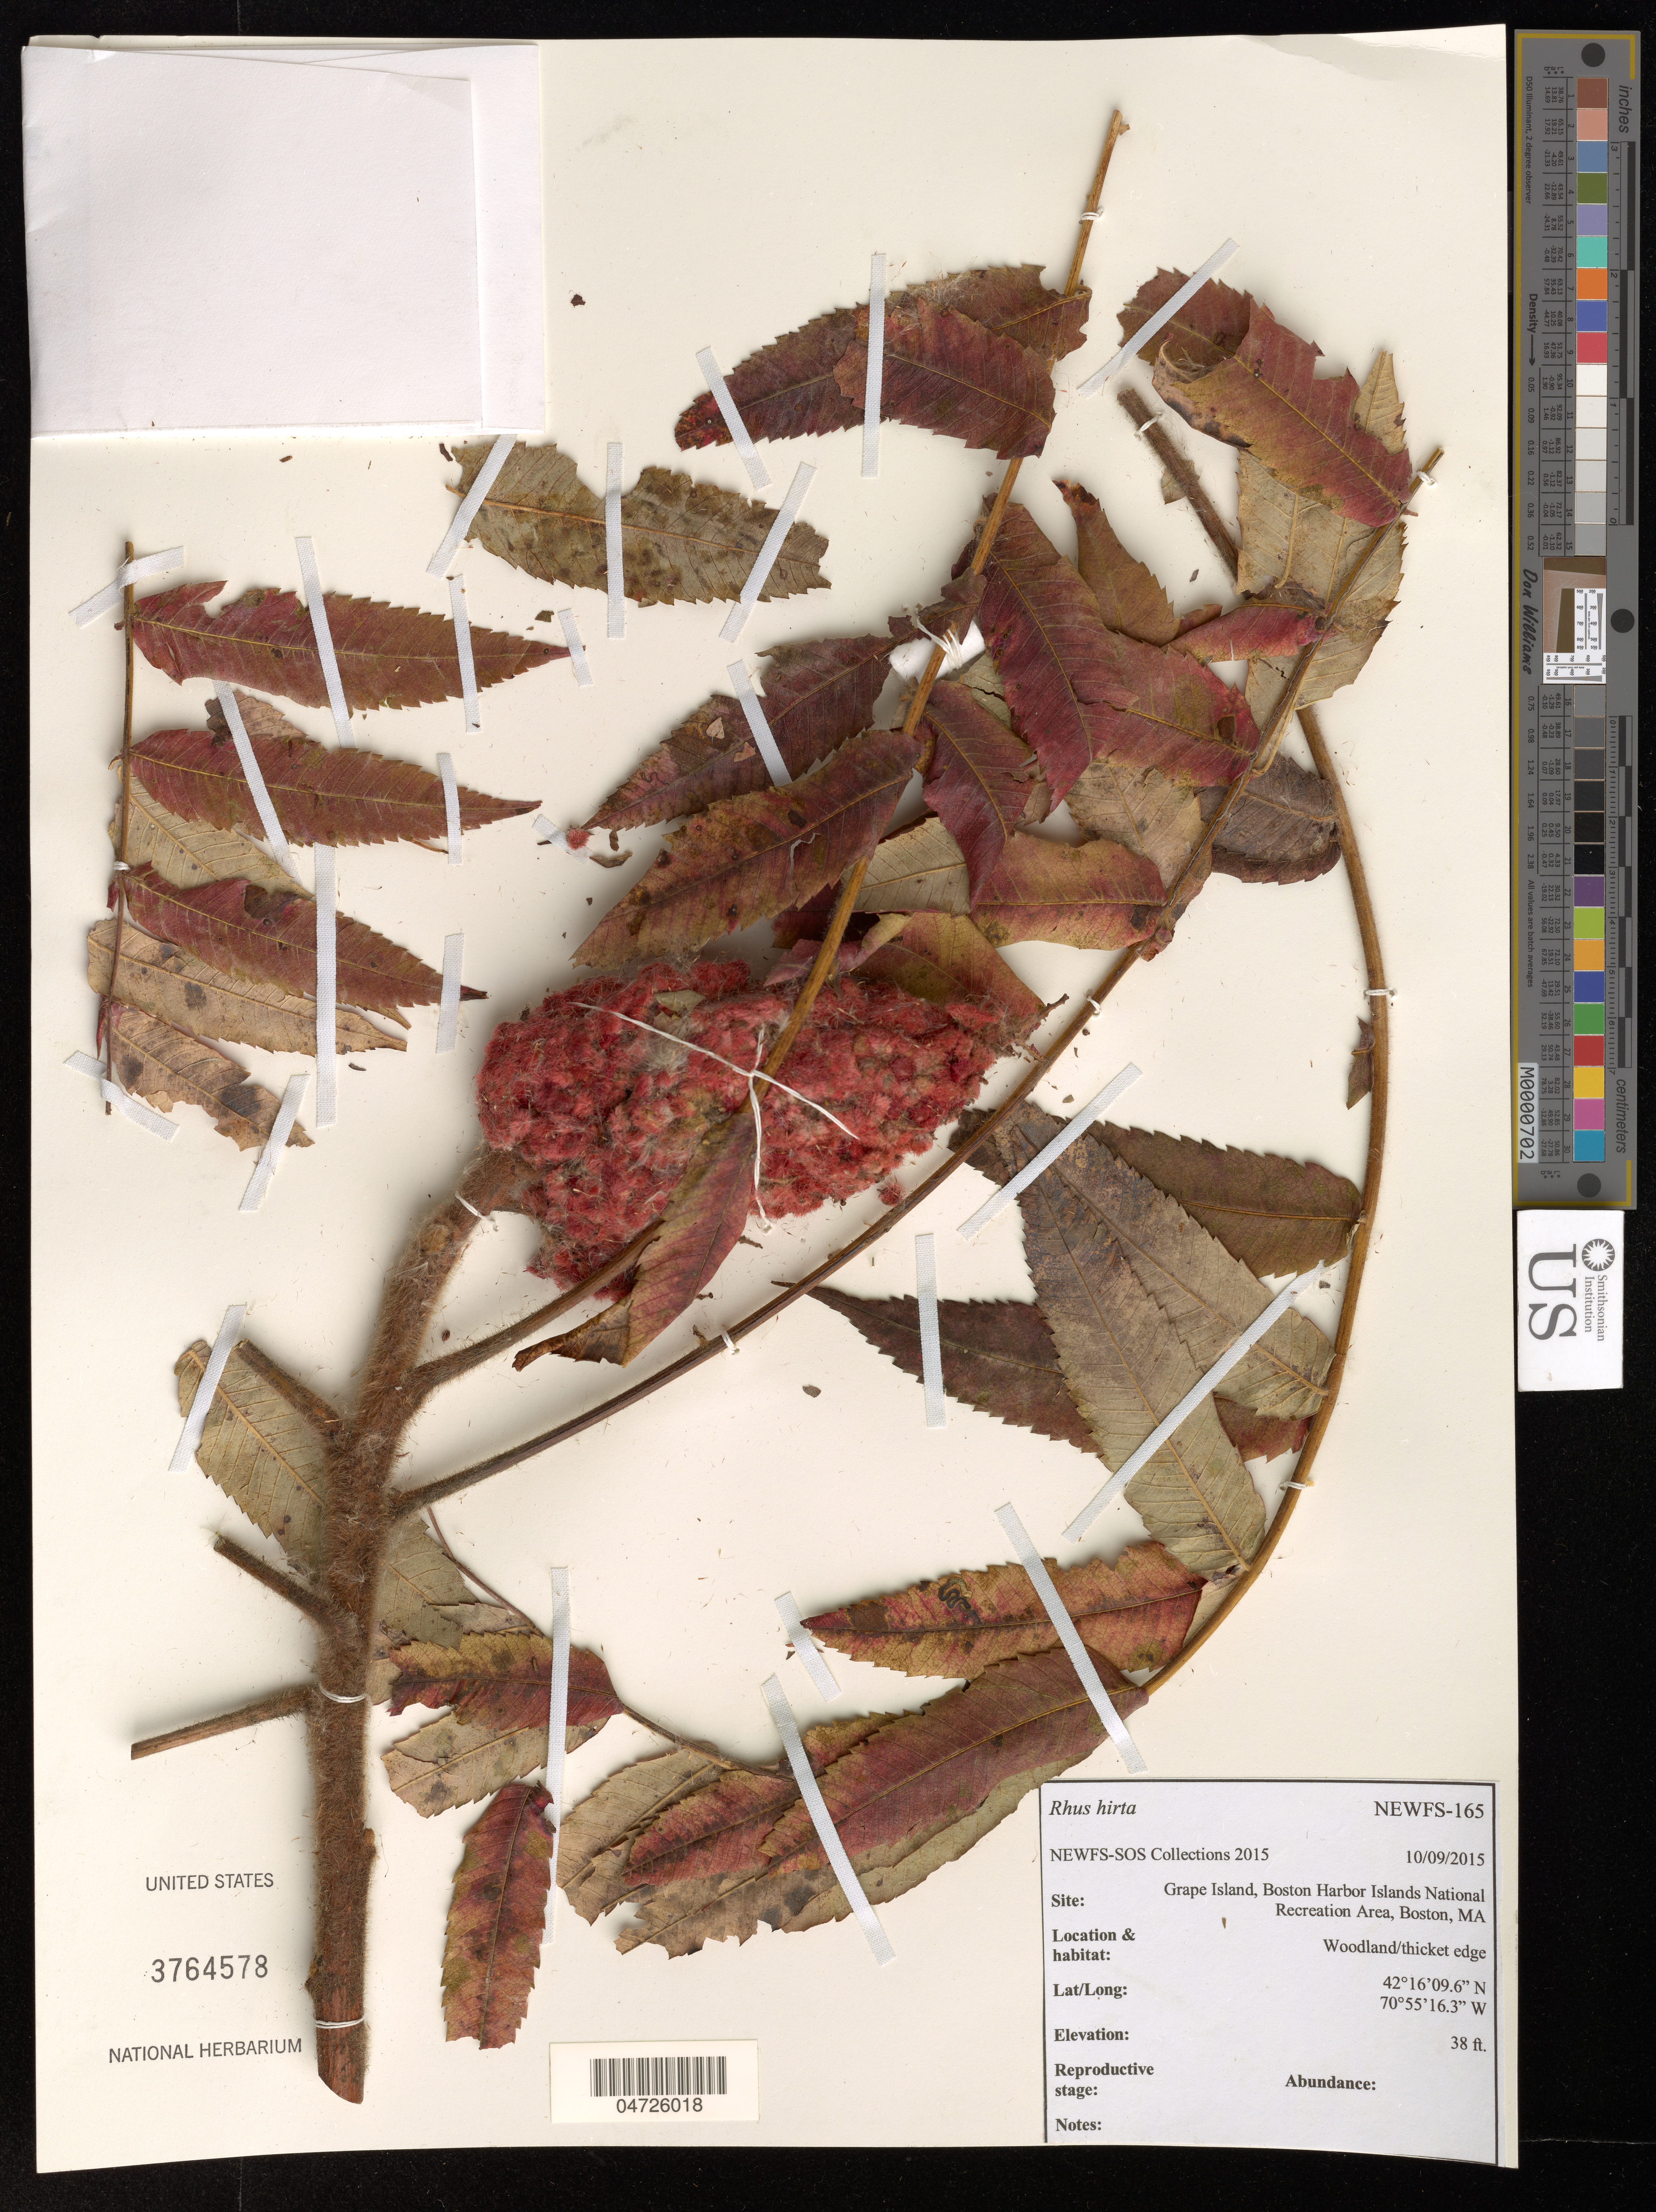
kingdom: Plantae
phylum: Tracheophyta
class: Magnoliopsida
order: Sapindales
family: Anacardiaceae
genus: Rhus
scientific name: Rhus hirta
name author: (L.) Sudw.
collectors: NEWFS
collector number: NEWFS-165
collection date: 2015-10-09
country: United States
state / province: Massachusetts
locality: Grape Island, Boston Harbor Islands National Recreation Area, Boston.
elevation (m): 12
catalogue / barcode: US 3764578